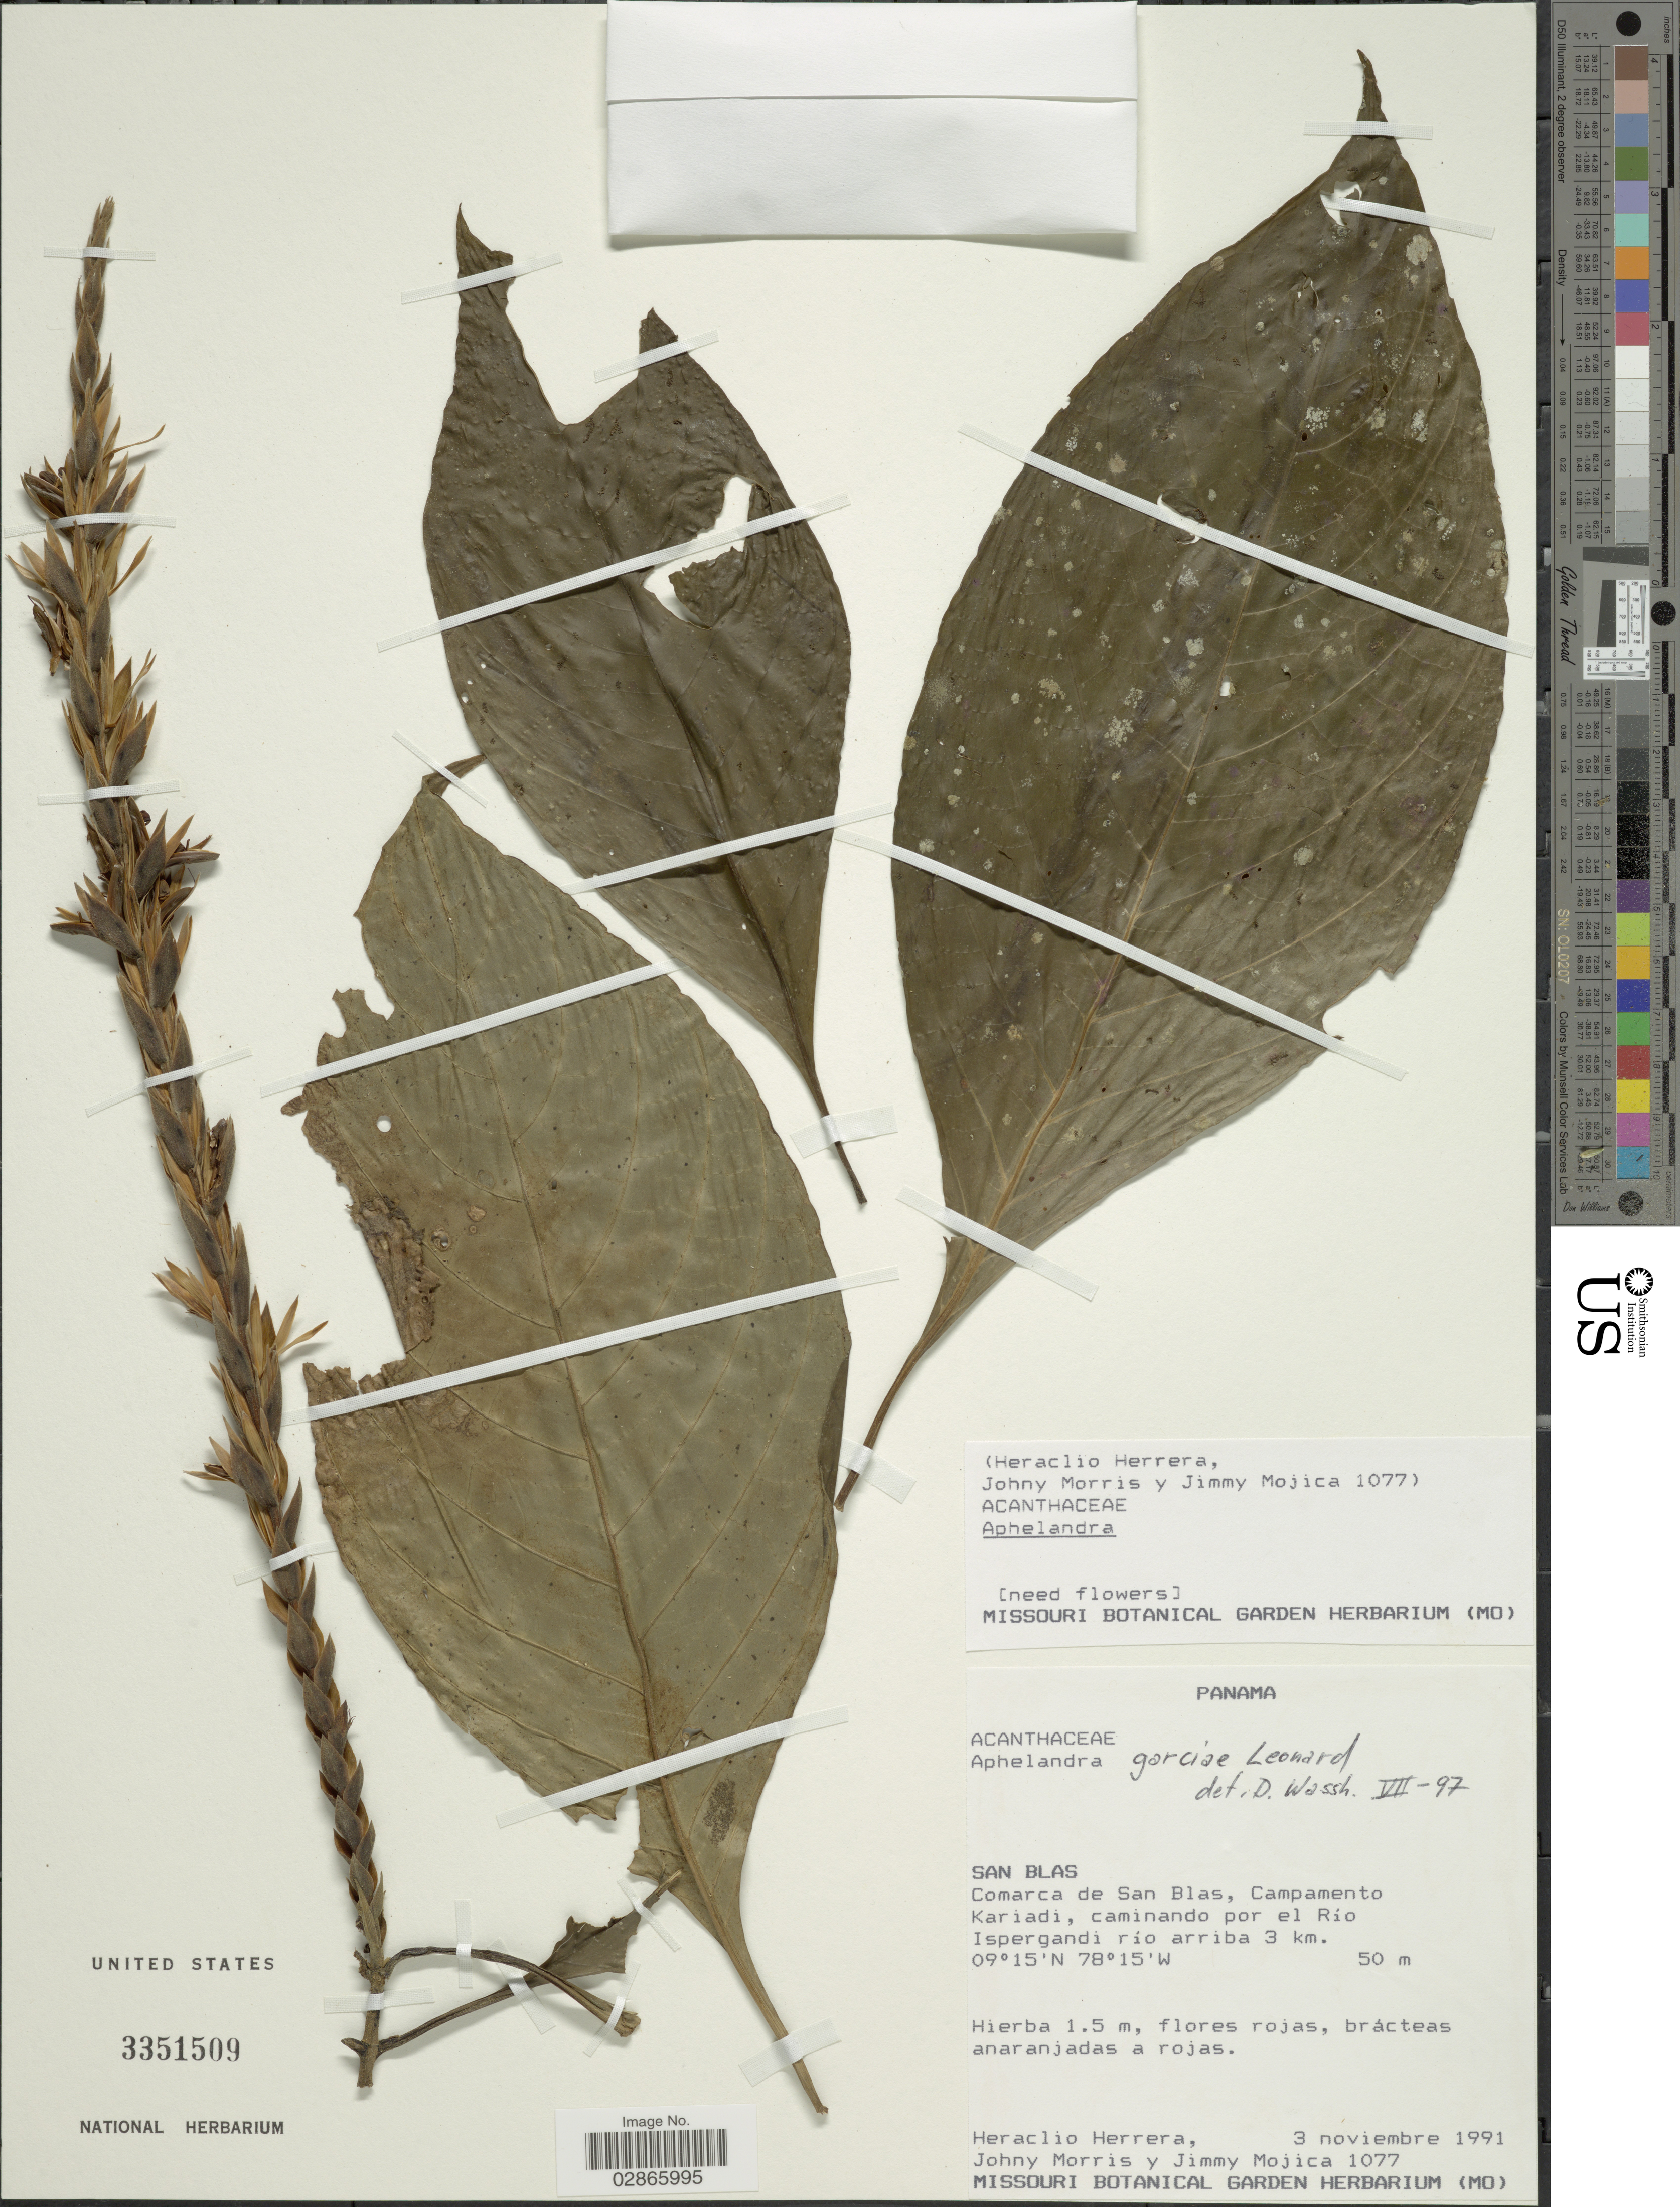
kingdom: Plantae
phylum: Tracheophyta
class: Magnoliopsida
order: Lamiales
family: Acanthaceae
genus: Aphelandra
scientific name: Aphelandra garciae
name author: Leonard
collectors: H. Herrera, J. Morris & J. Mojica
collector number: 1077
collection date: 1991-11-03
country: Panama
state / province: Kuna Yala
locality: San Blas. Comarca de San Blas, Campamento Kariadi, caminando por el Río Ispergandi río arriba 3 km.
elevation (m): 50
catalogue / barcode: US 3351509